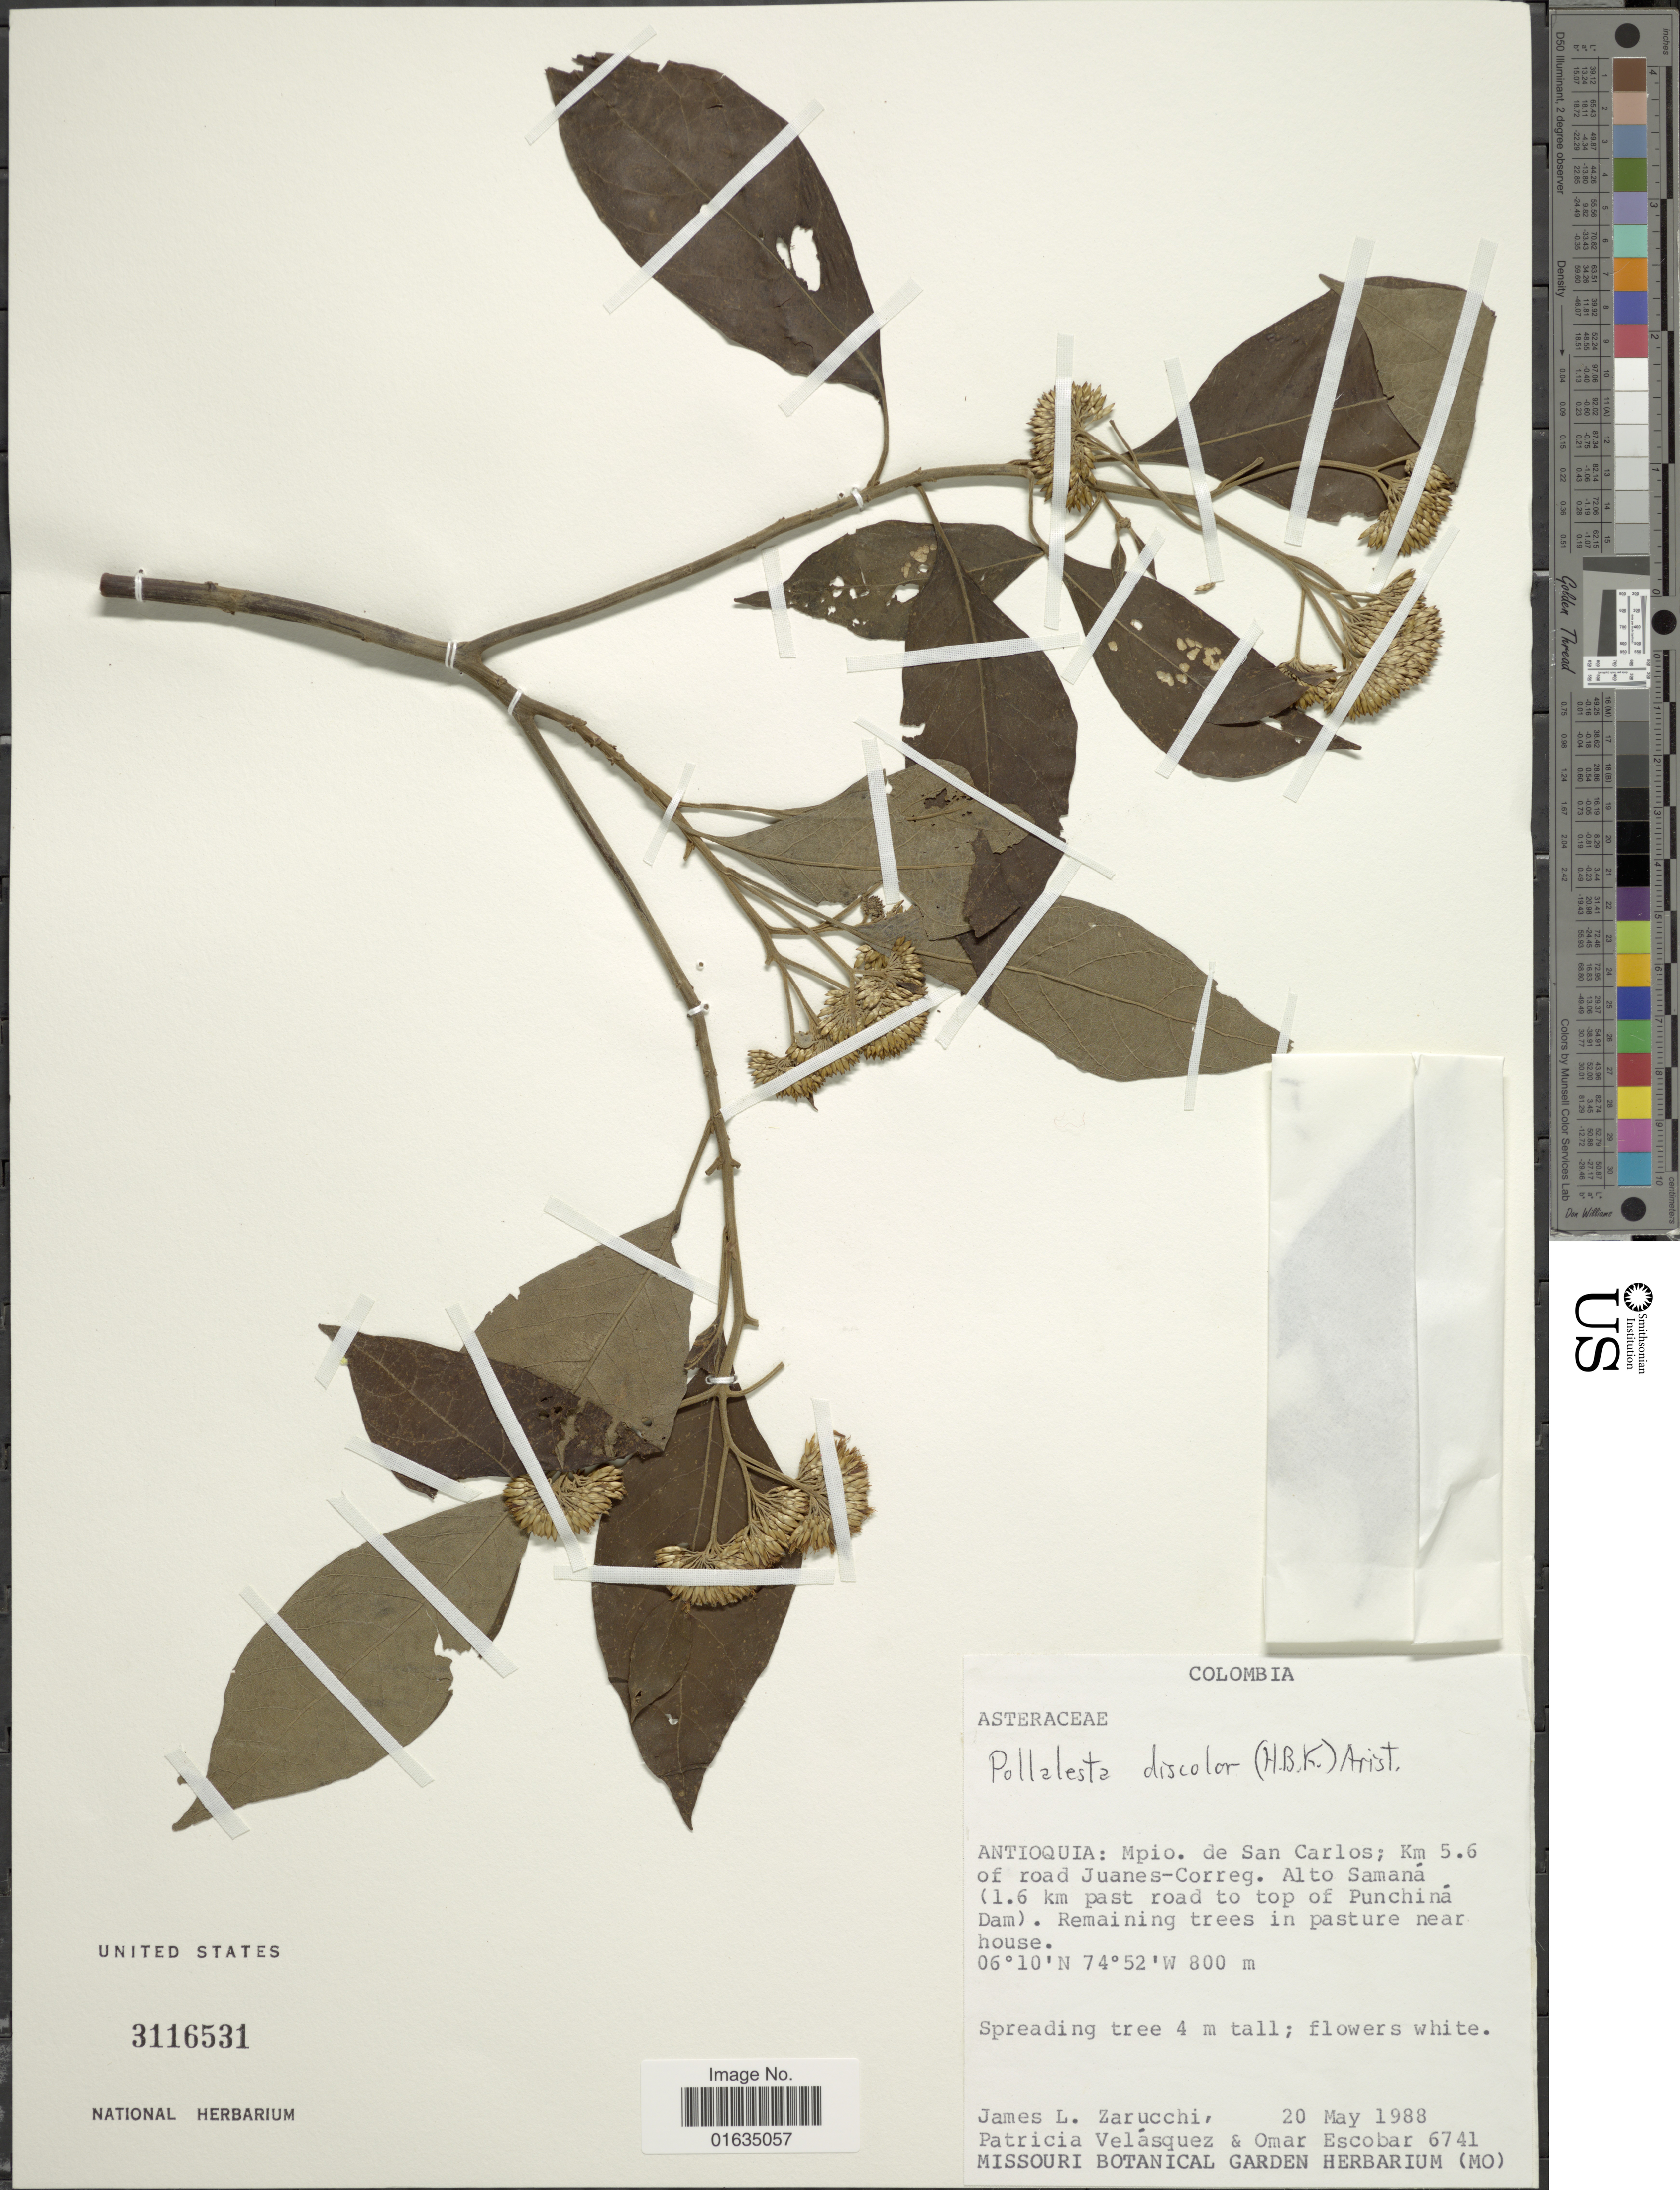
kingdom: Plantae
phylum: Tracheophyta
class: Magnoliopsida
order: Asterales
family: Asteraceae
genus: Pollalesta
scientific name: Pollalesta discolor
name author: (Kunth) Aristeg.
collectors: J. L. Zarucchi, P. Velasquez & O. D. Escobar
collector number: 6741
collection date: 1988-05-20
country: Colombia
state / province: Antioquia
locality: Mpio. de San Carlos, km 5.6 of road Juanes-Correg, Alto Samana (1.6 km past road to top of Punchina Dam)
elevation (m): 800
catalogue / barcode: US 3116531